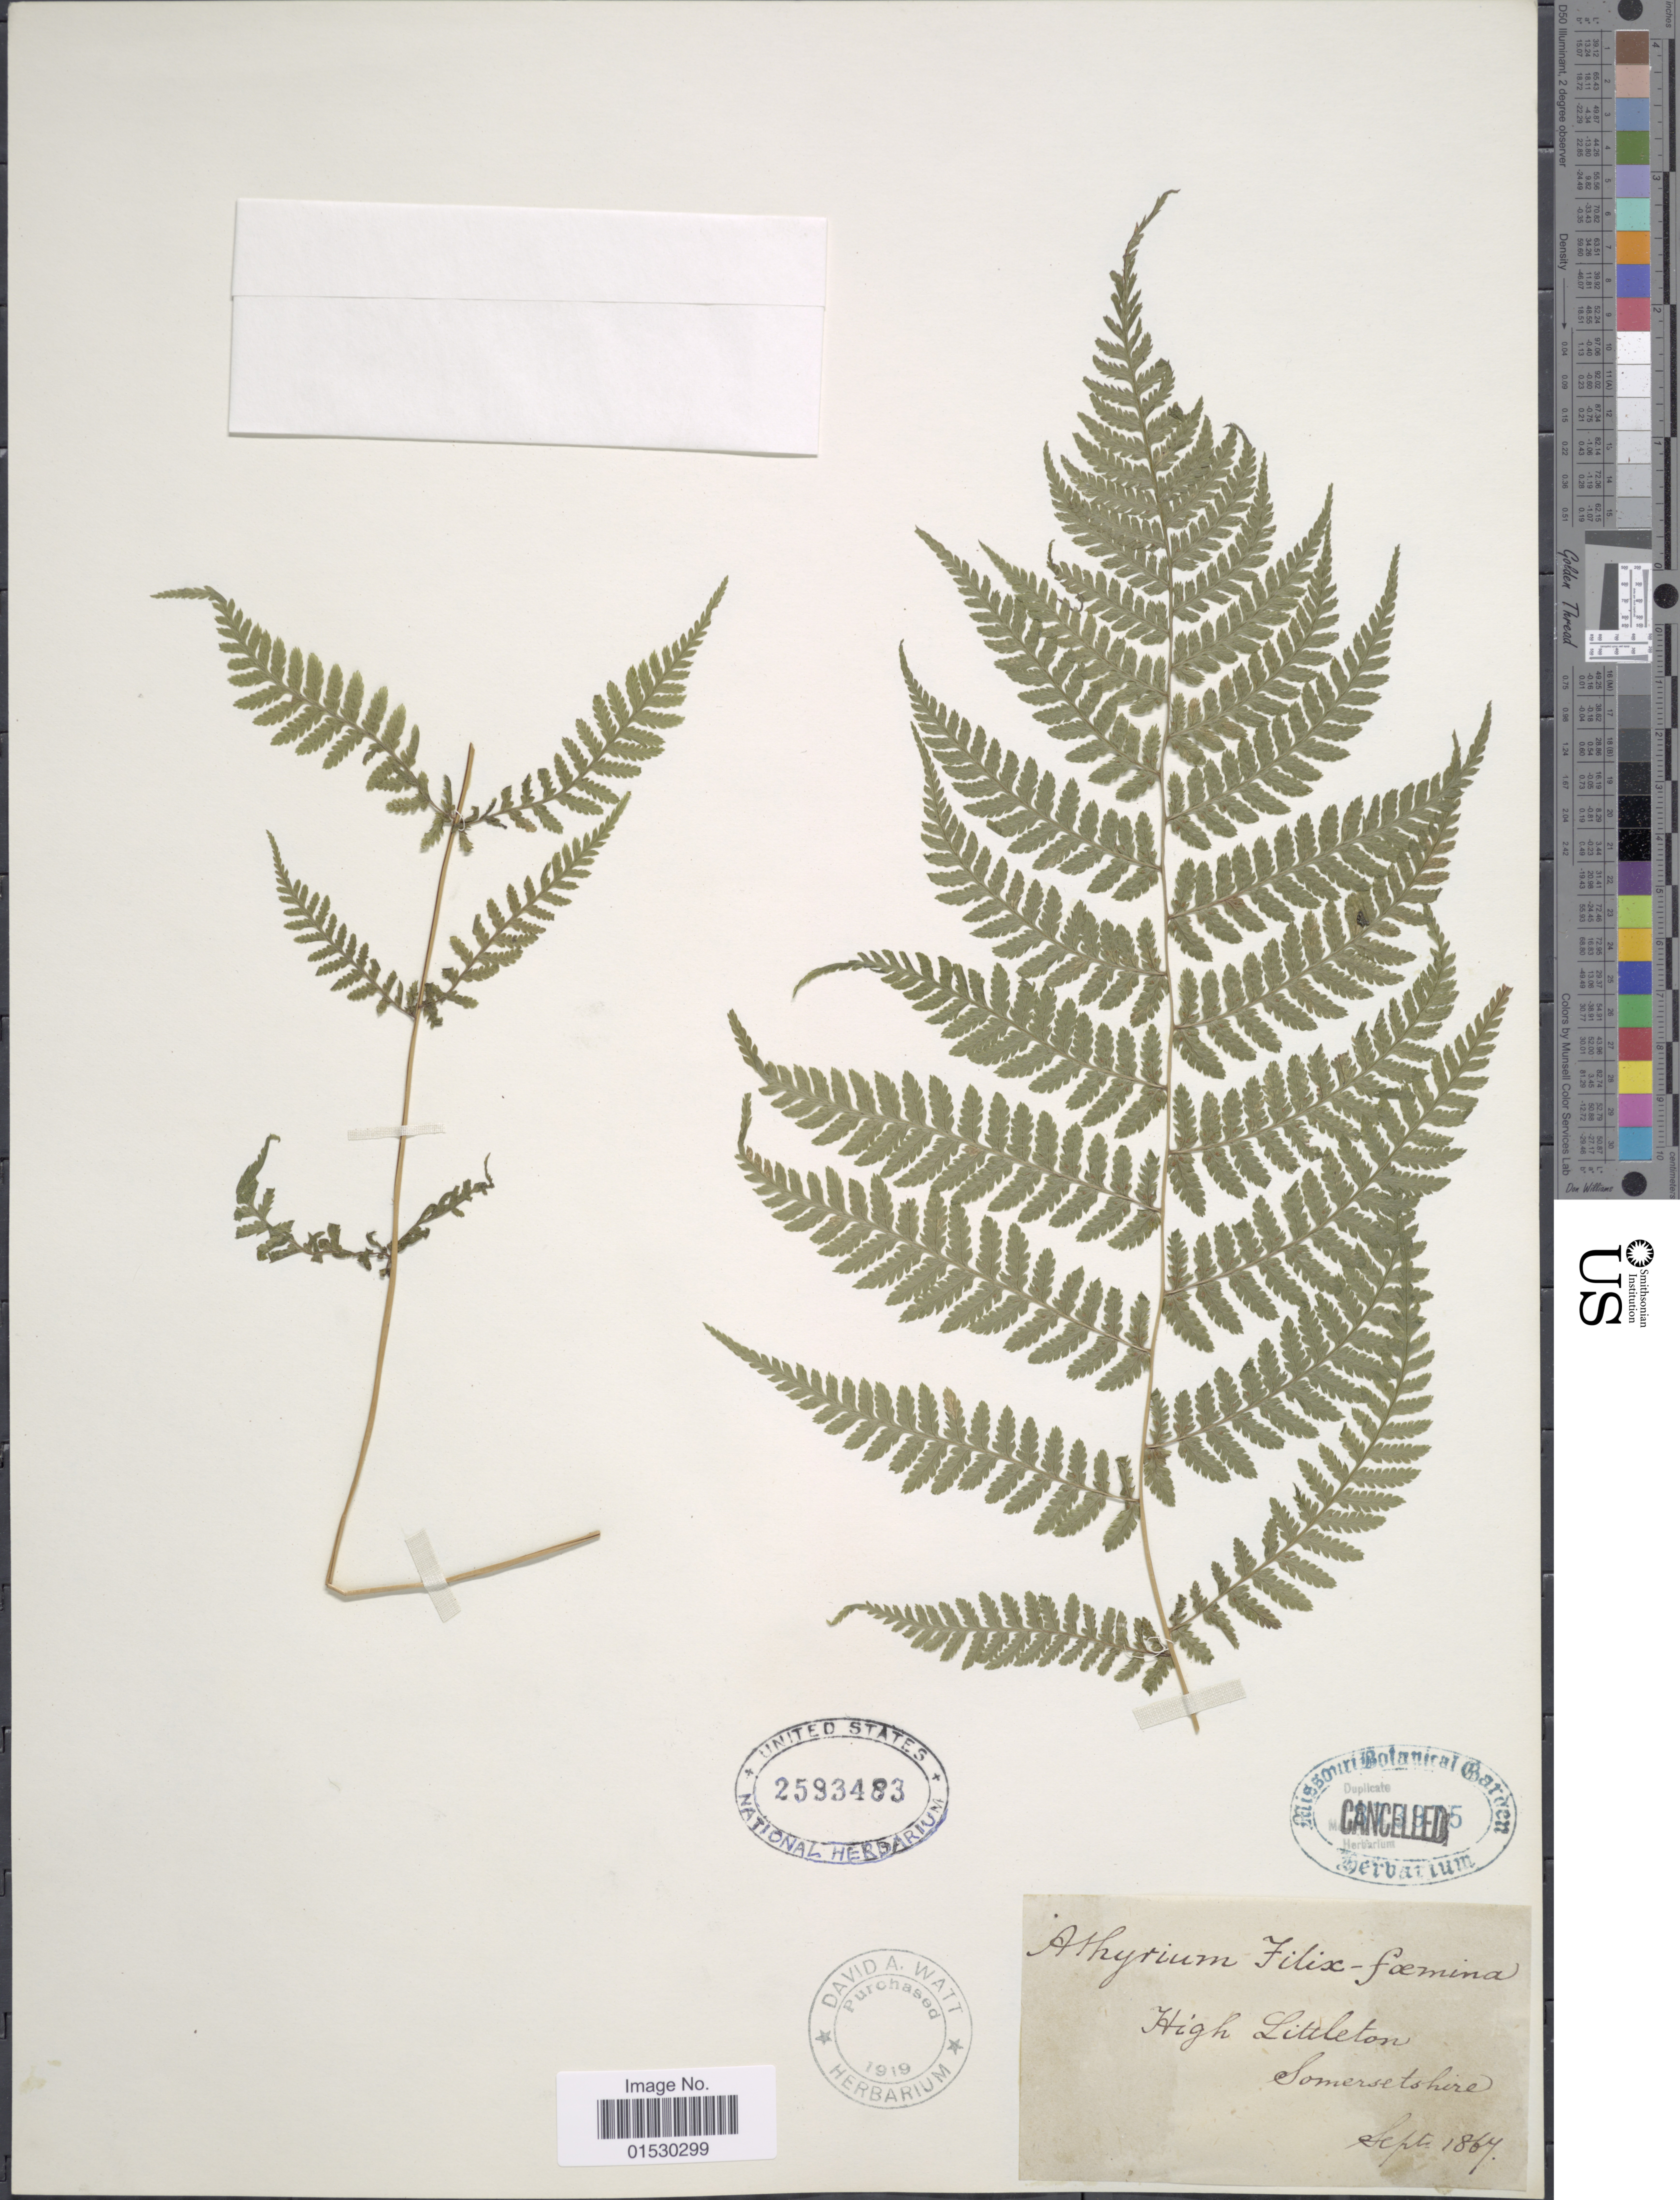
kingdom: Plantae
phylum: Tracheophyta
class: Polypodiopsida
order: Polypodiales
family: Athyriaceae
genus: Athyrium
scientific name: Athyrium filix-femina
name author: (L.) Roth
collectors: ex herb. David A. Watt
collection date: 1864-09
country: United Kingdom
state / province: England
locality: High Littleton, Somersethire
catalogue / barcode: US 2593483